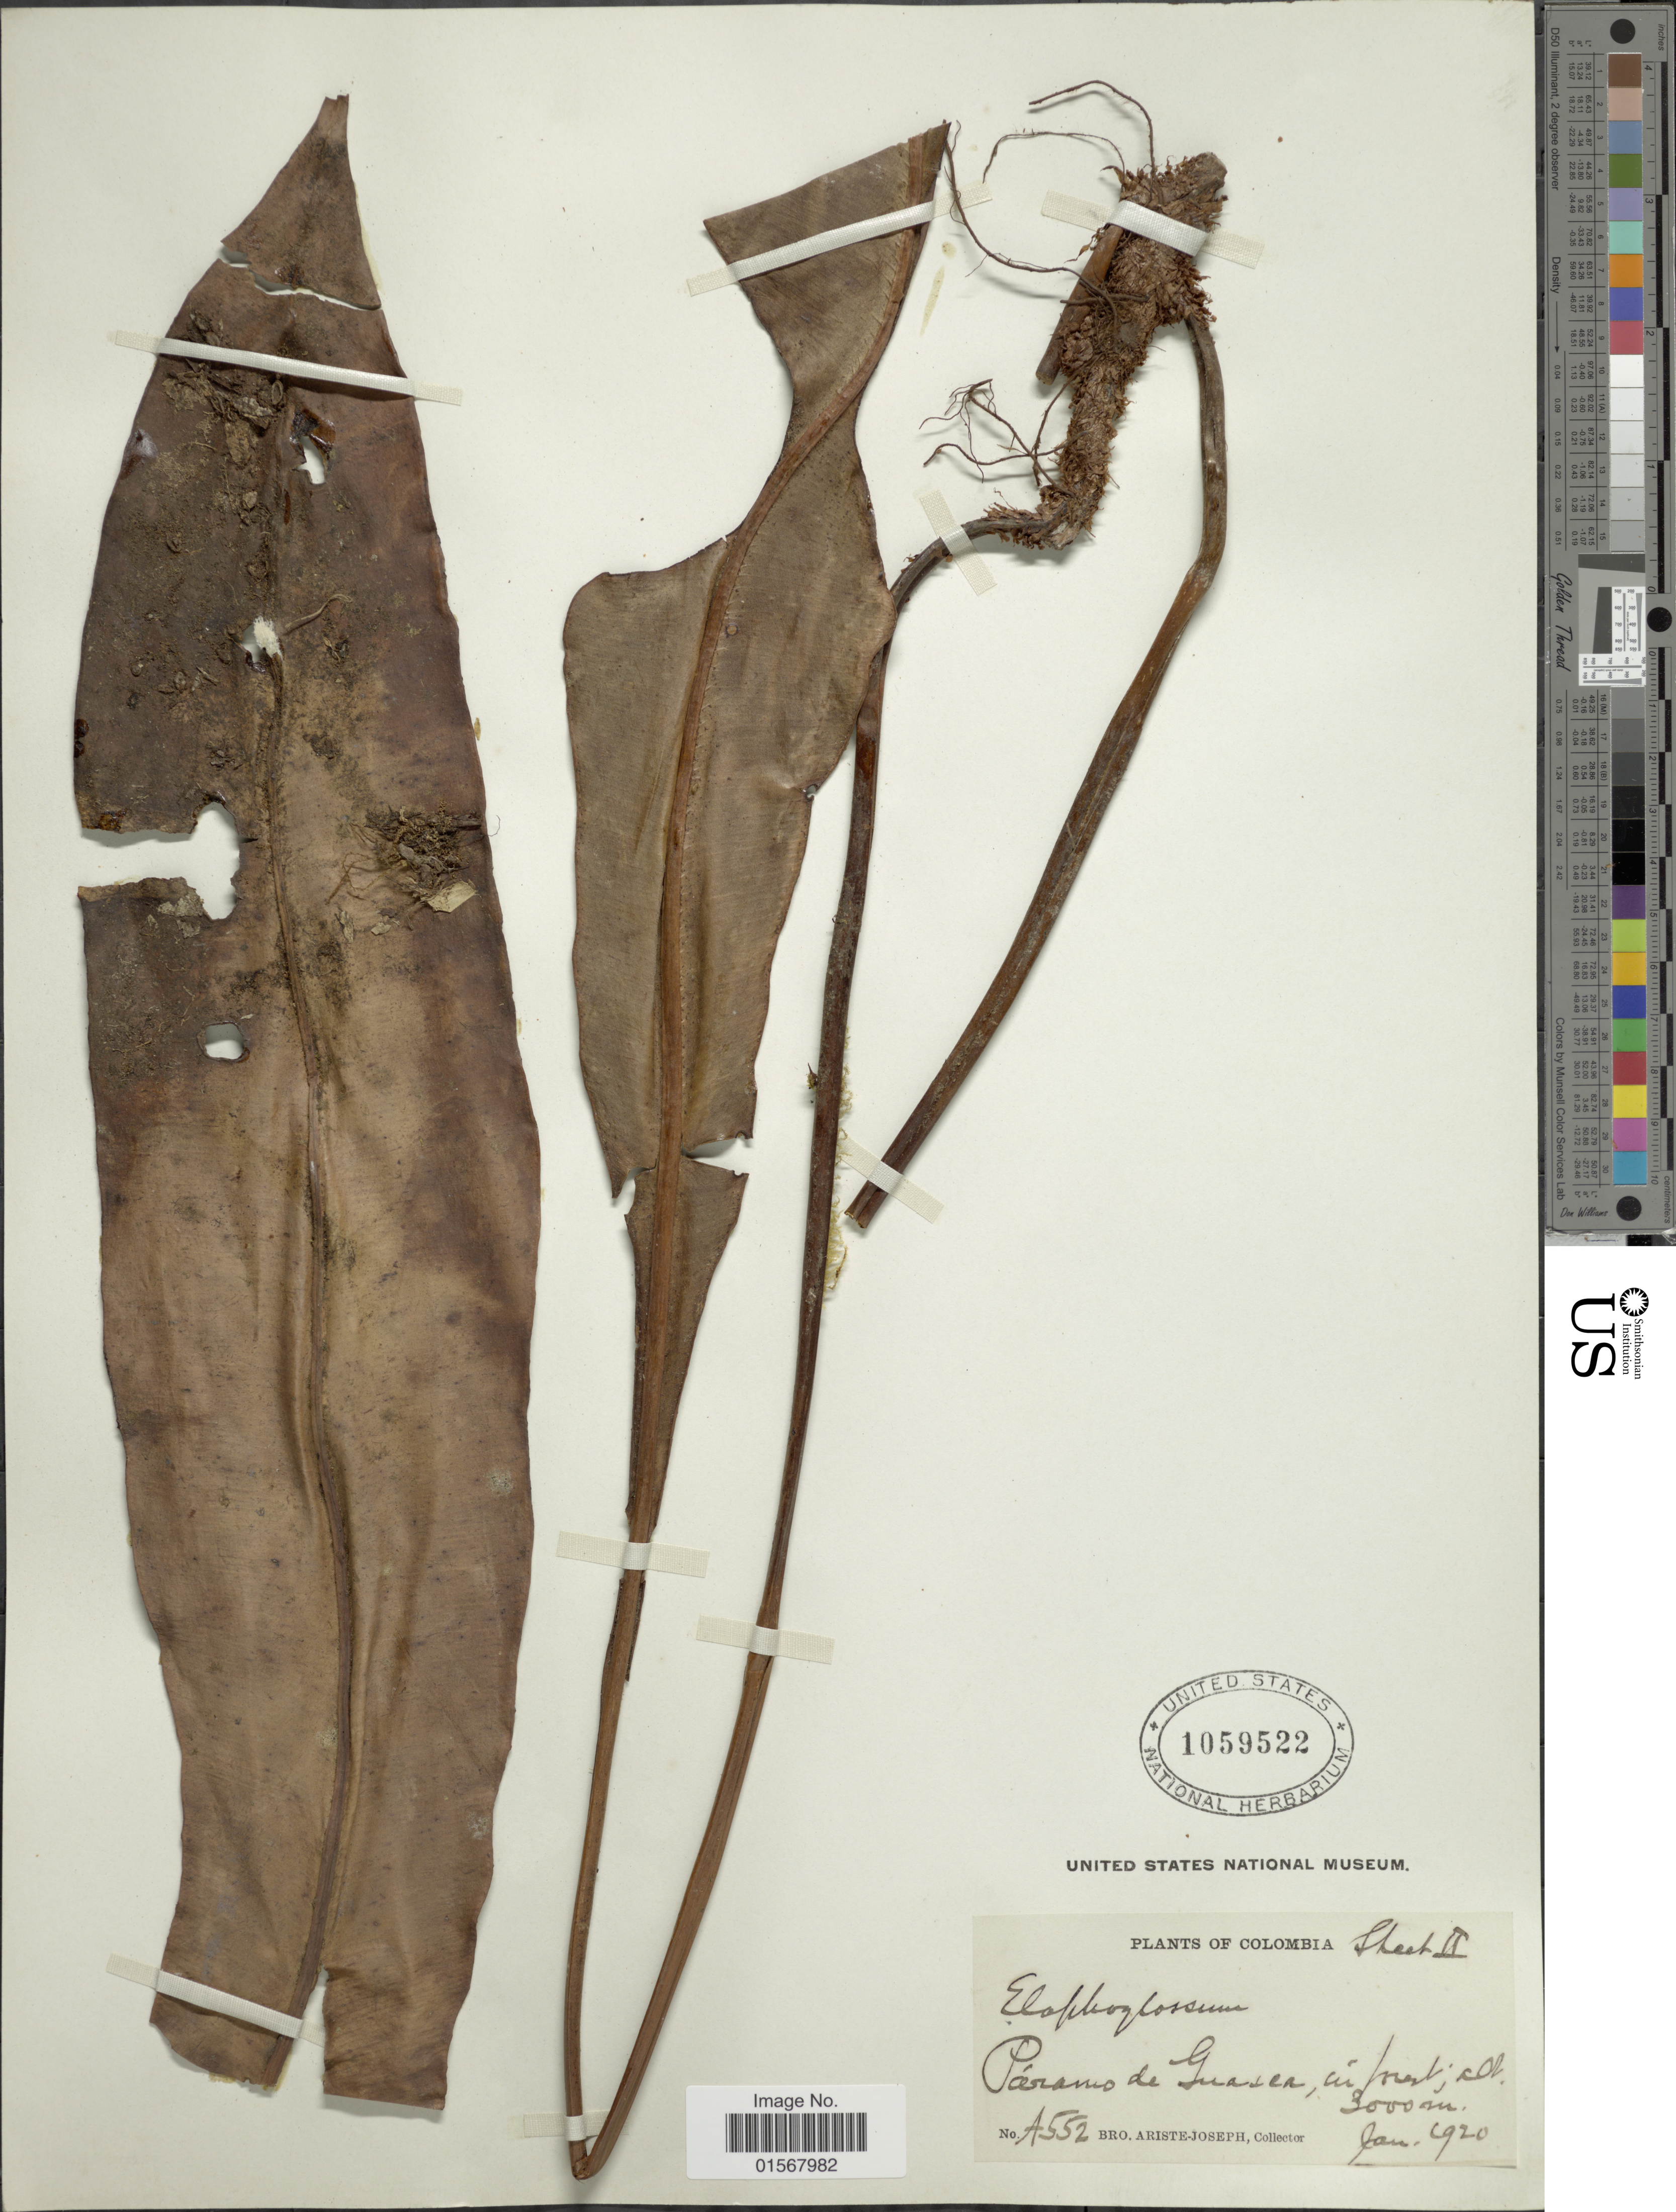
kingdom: Plantae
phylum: Tracheophyta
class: Polypodiopsida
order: Polypodiales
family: Dryopteridaceae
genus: Elaphoglossum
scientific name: Elaphoglossum sp.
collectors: Bro. Ariste-Joseph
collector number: A552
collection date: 1920-01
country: Colombia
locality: Paramo de Guasca, in forest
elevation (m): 3000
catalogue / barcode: US 1059522